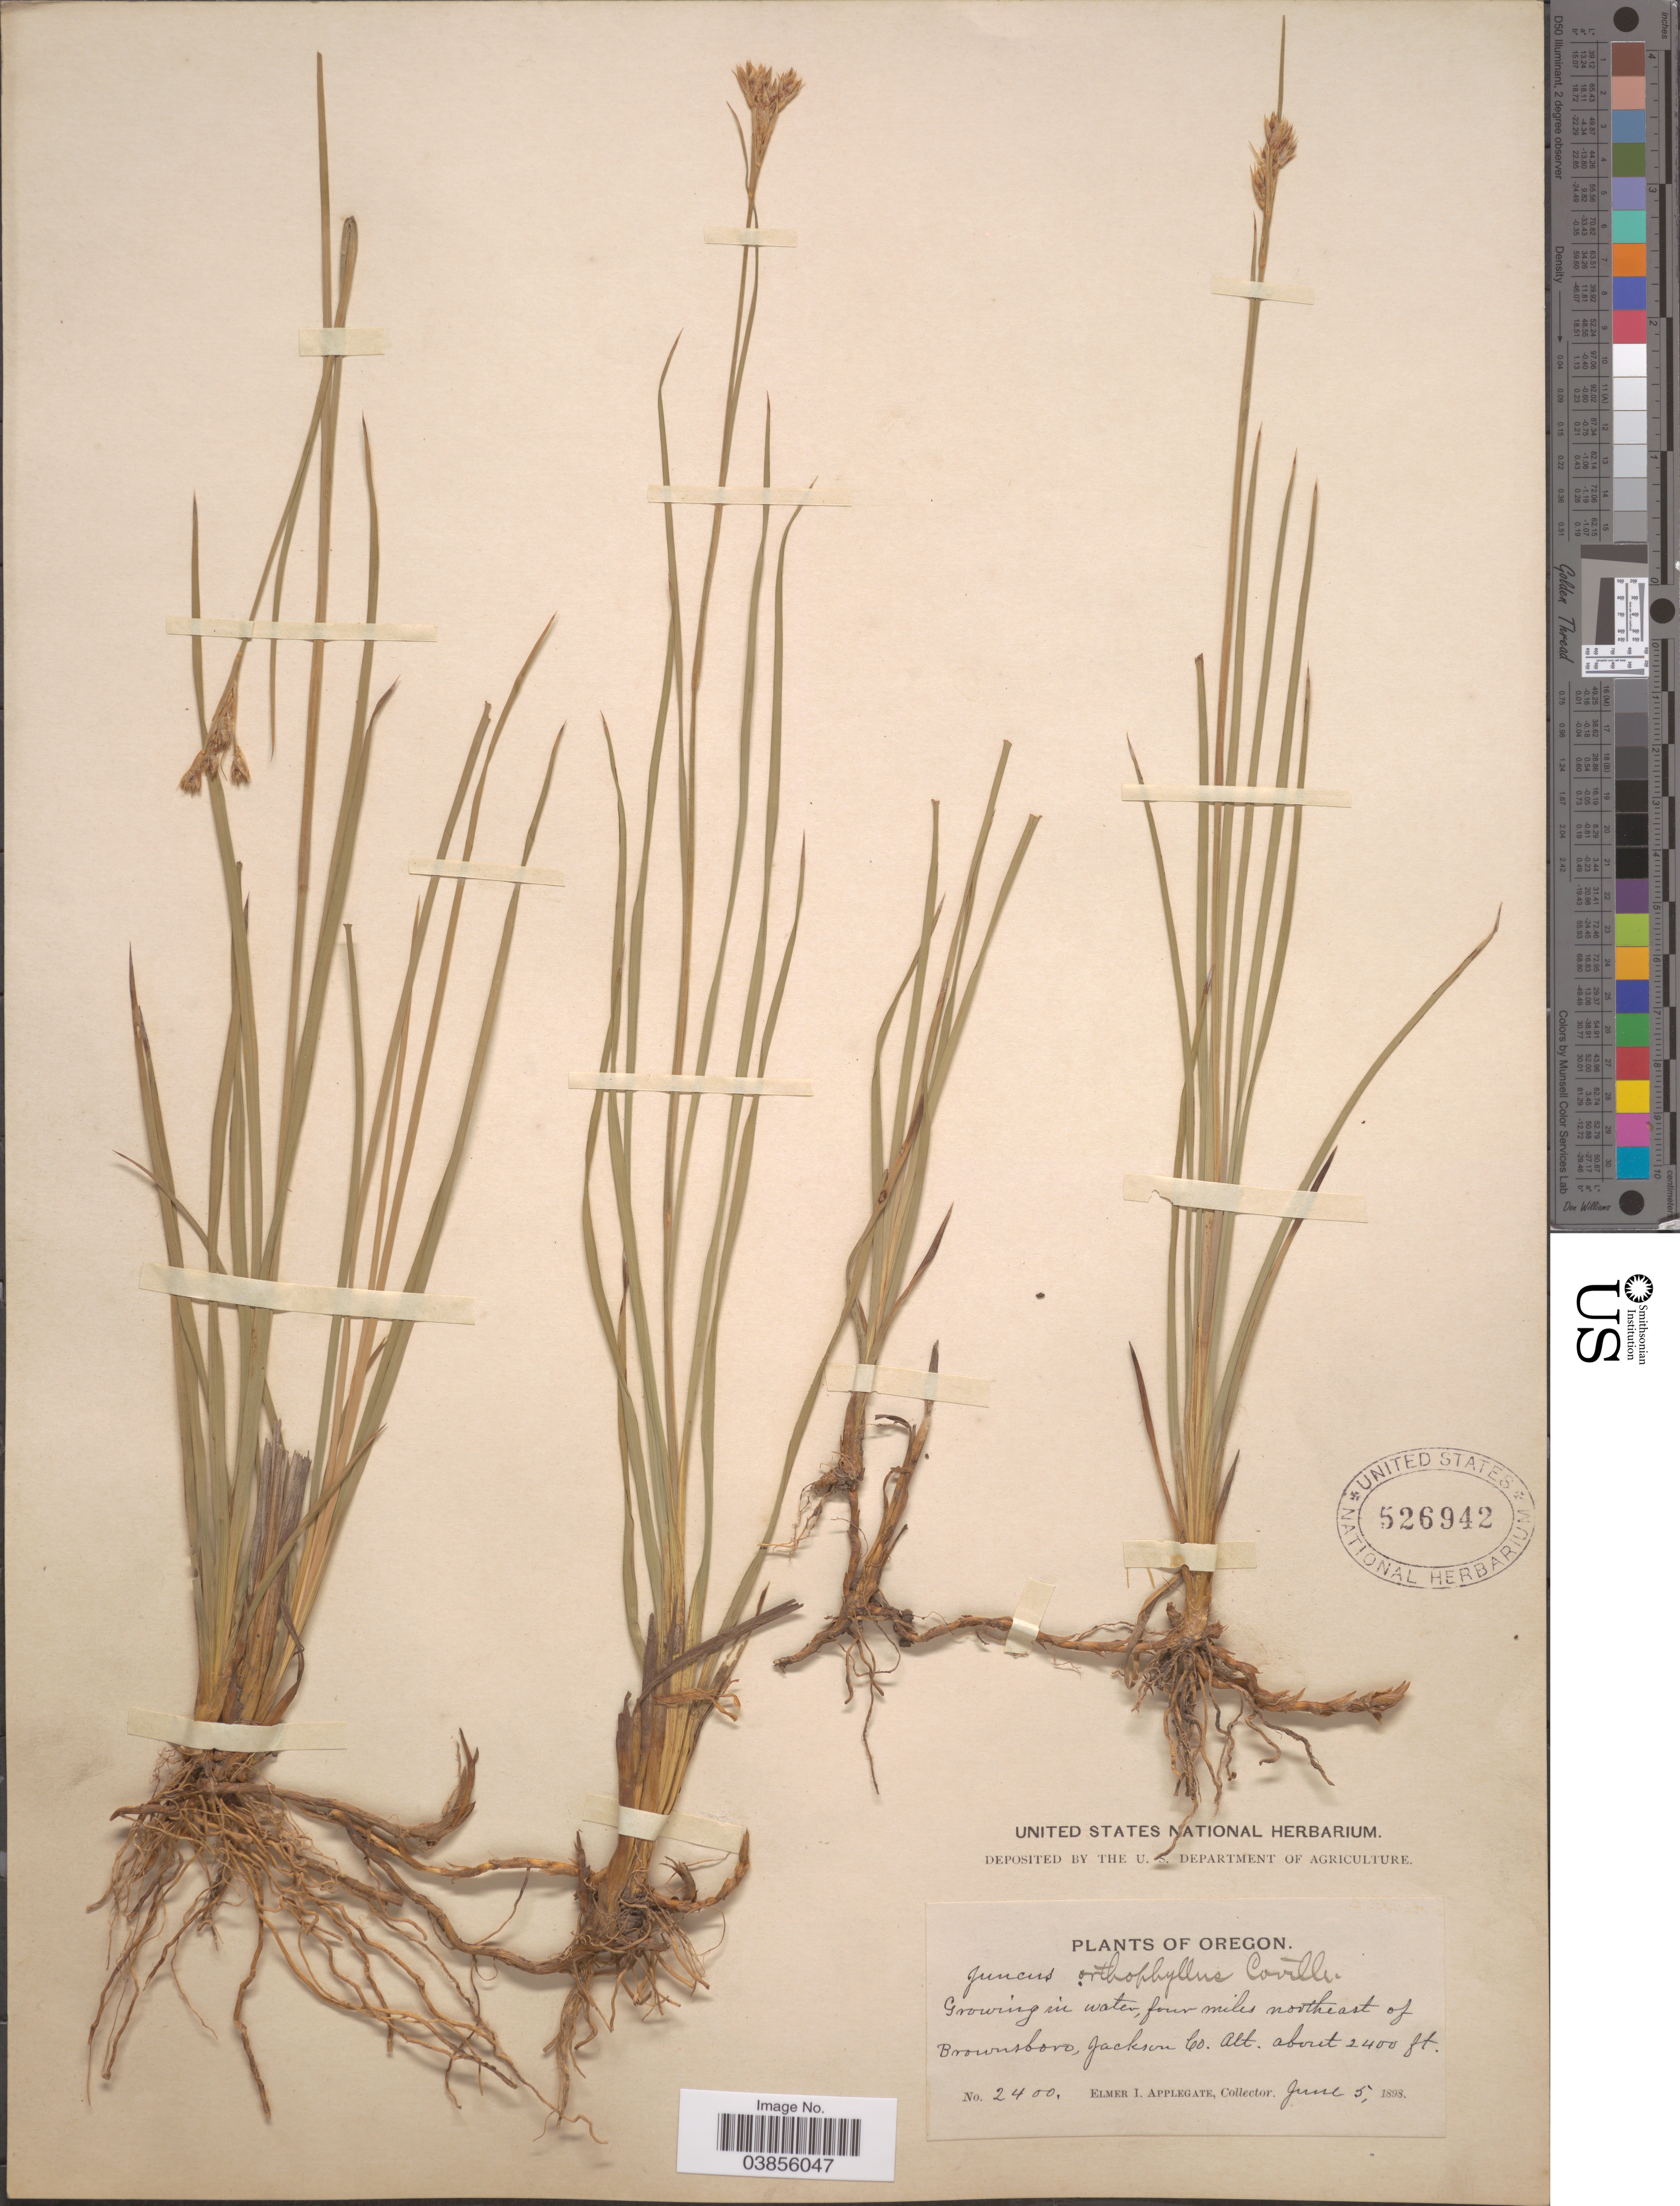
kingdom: Plantae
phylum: Tracheophyta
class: Liliopsida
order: Poales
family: Juncaceae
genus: Juncus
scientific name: Juncus orthophyllus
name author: Coville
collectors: E. I. Applegate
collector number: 2400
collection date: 1898-06-05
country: United States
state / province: Oregon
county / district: Jackson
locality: Four miles northeast of Brownsboro, Jackson Co.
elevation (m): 732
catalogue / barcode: US 526942